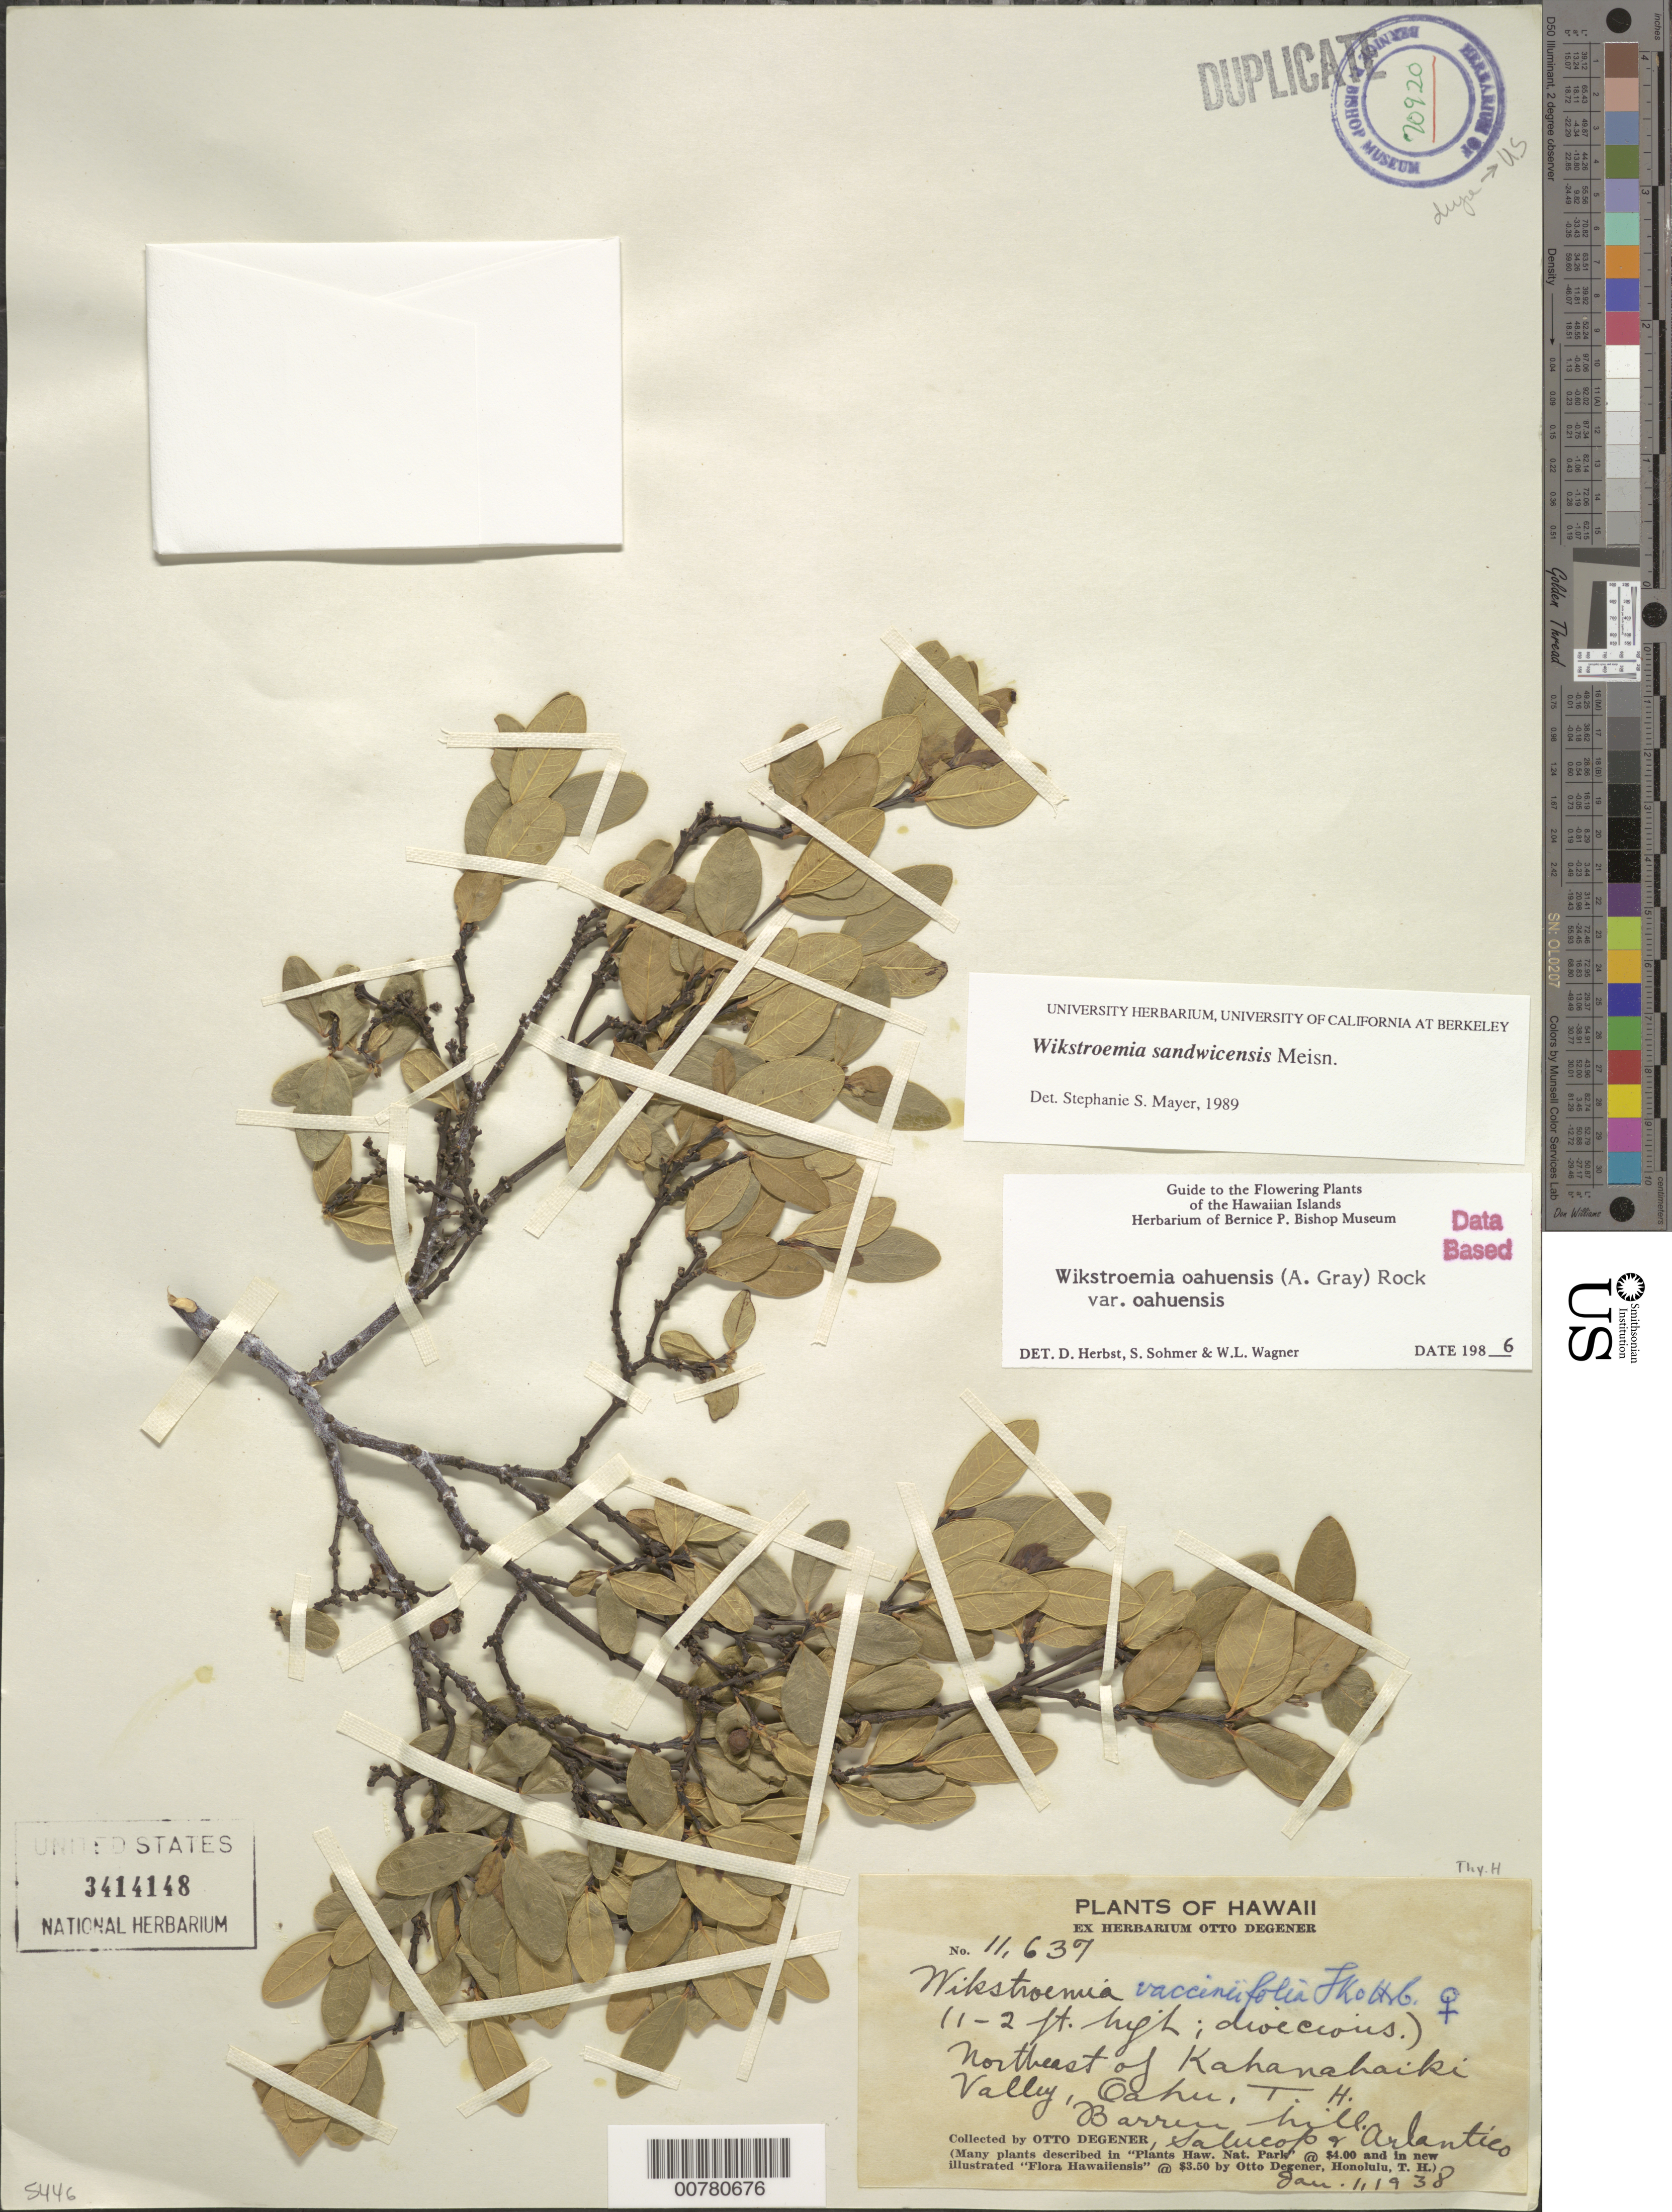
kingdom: Plantae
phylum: Tracheophyta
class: Magnoliopsida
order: Malvales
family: Thymelaeaceae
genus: Wikstroemia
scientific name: Wikstroemia oahuensis var. oahuensis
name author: (A. Gray) Rock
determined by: Wagner, W. L.; Herbst, D. R.; Sohmer, S. H.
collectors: O. Degener, -- Salucop & -. Arlantico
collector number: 11637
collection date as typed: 1 Jan 1938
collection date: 1938-01-01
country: United States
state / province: Hawaii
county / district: Honolulu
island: Oahu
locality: Northeast of Kahanahaiki Valley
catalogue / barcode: US 3414148